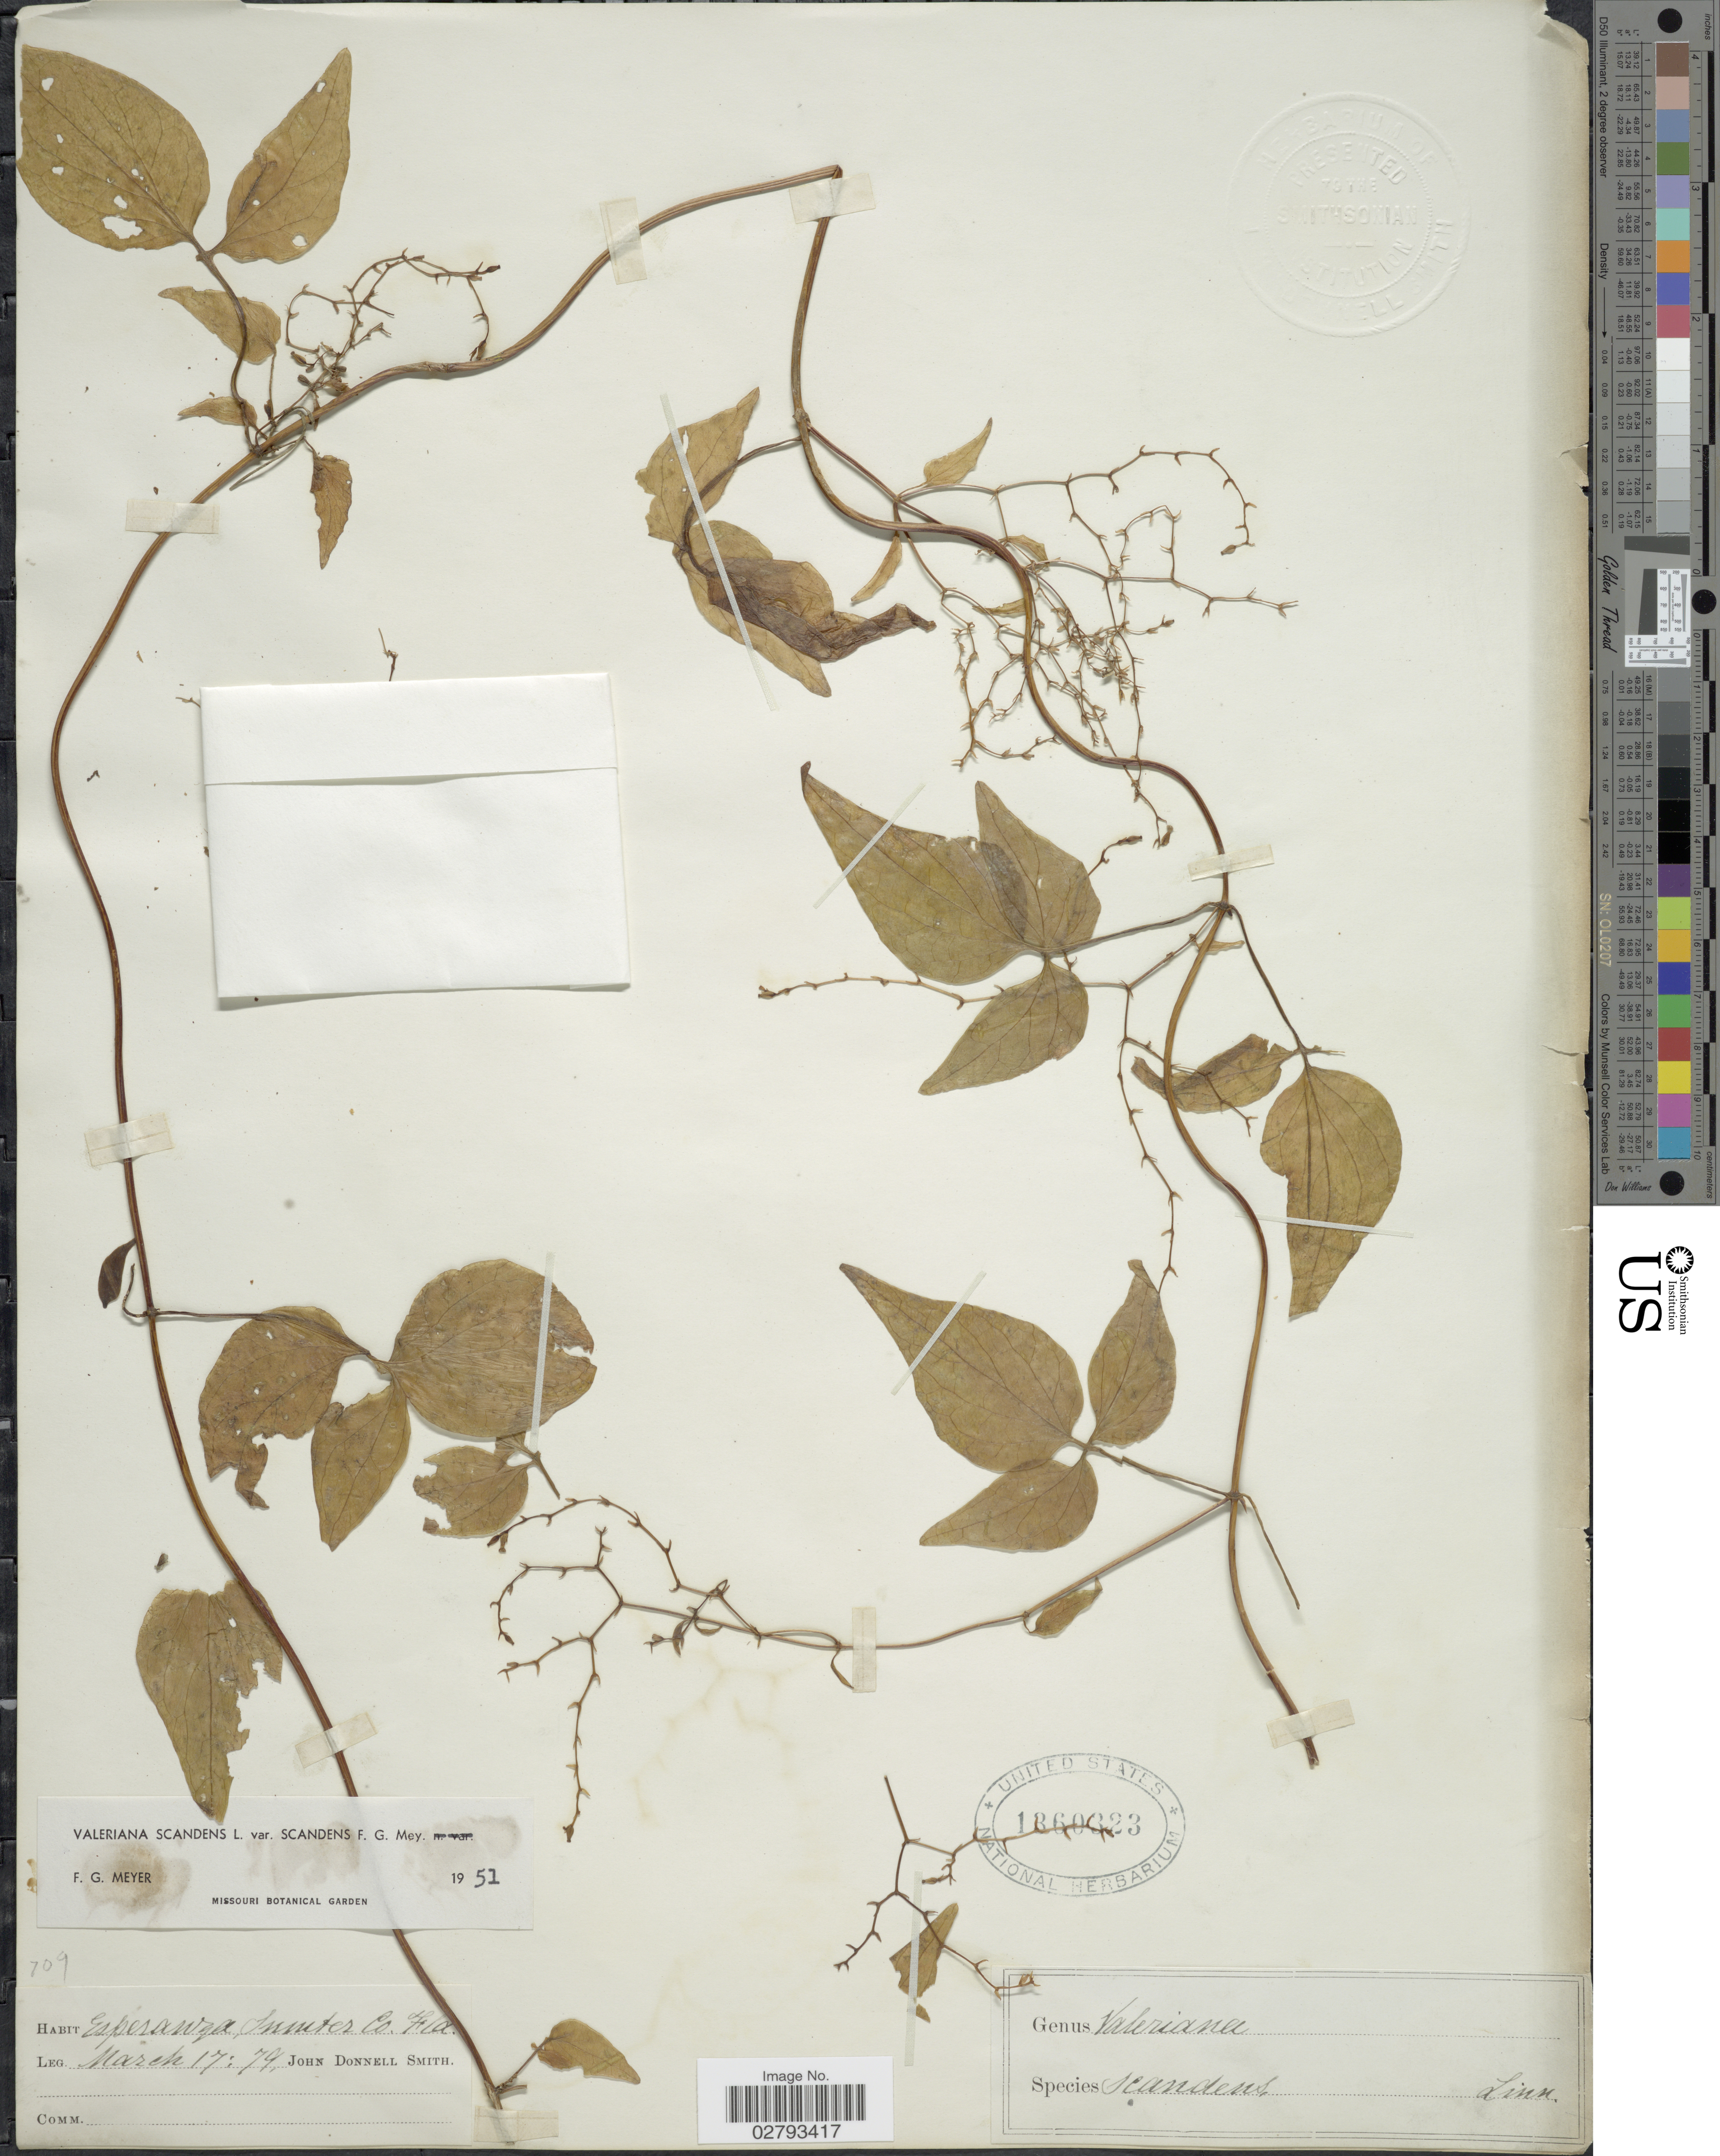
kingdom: Plantae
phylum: Tracheophyta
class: Magnoliopsida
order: Dipsacales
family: Caprifoliaceae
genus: Valeriana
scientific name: Valeriana scandens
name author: L.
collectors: J. Donnell Smith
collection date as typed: Transcribed d/m/y: 17/3/79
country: United States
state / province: Florida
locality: Esperanza, Sumter Co.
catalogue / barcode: US 1360323